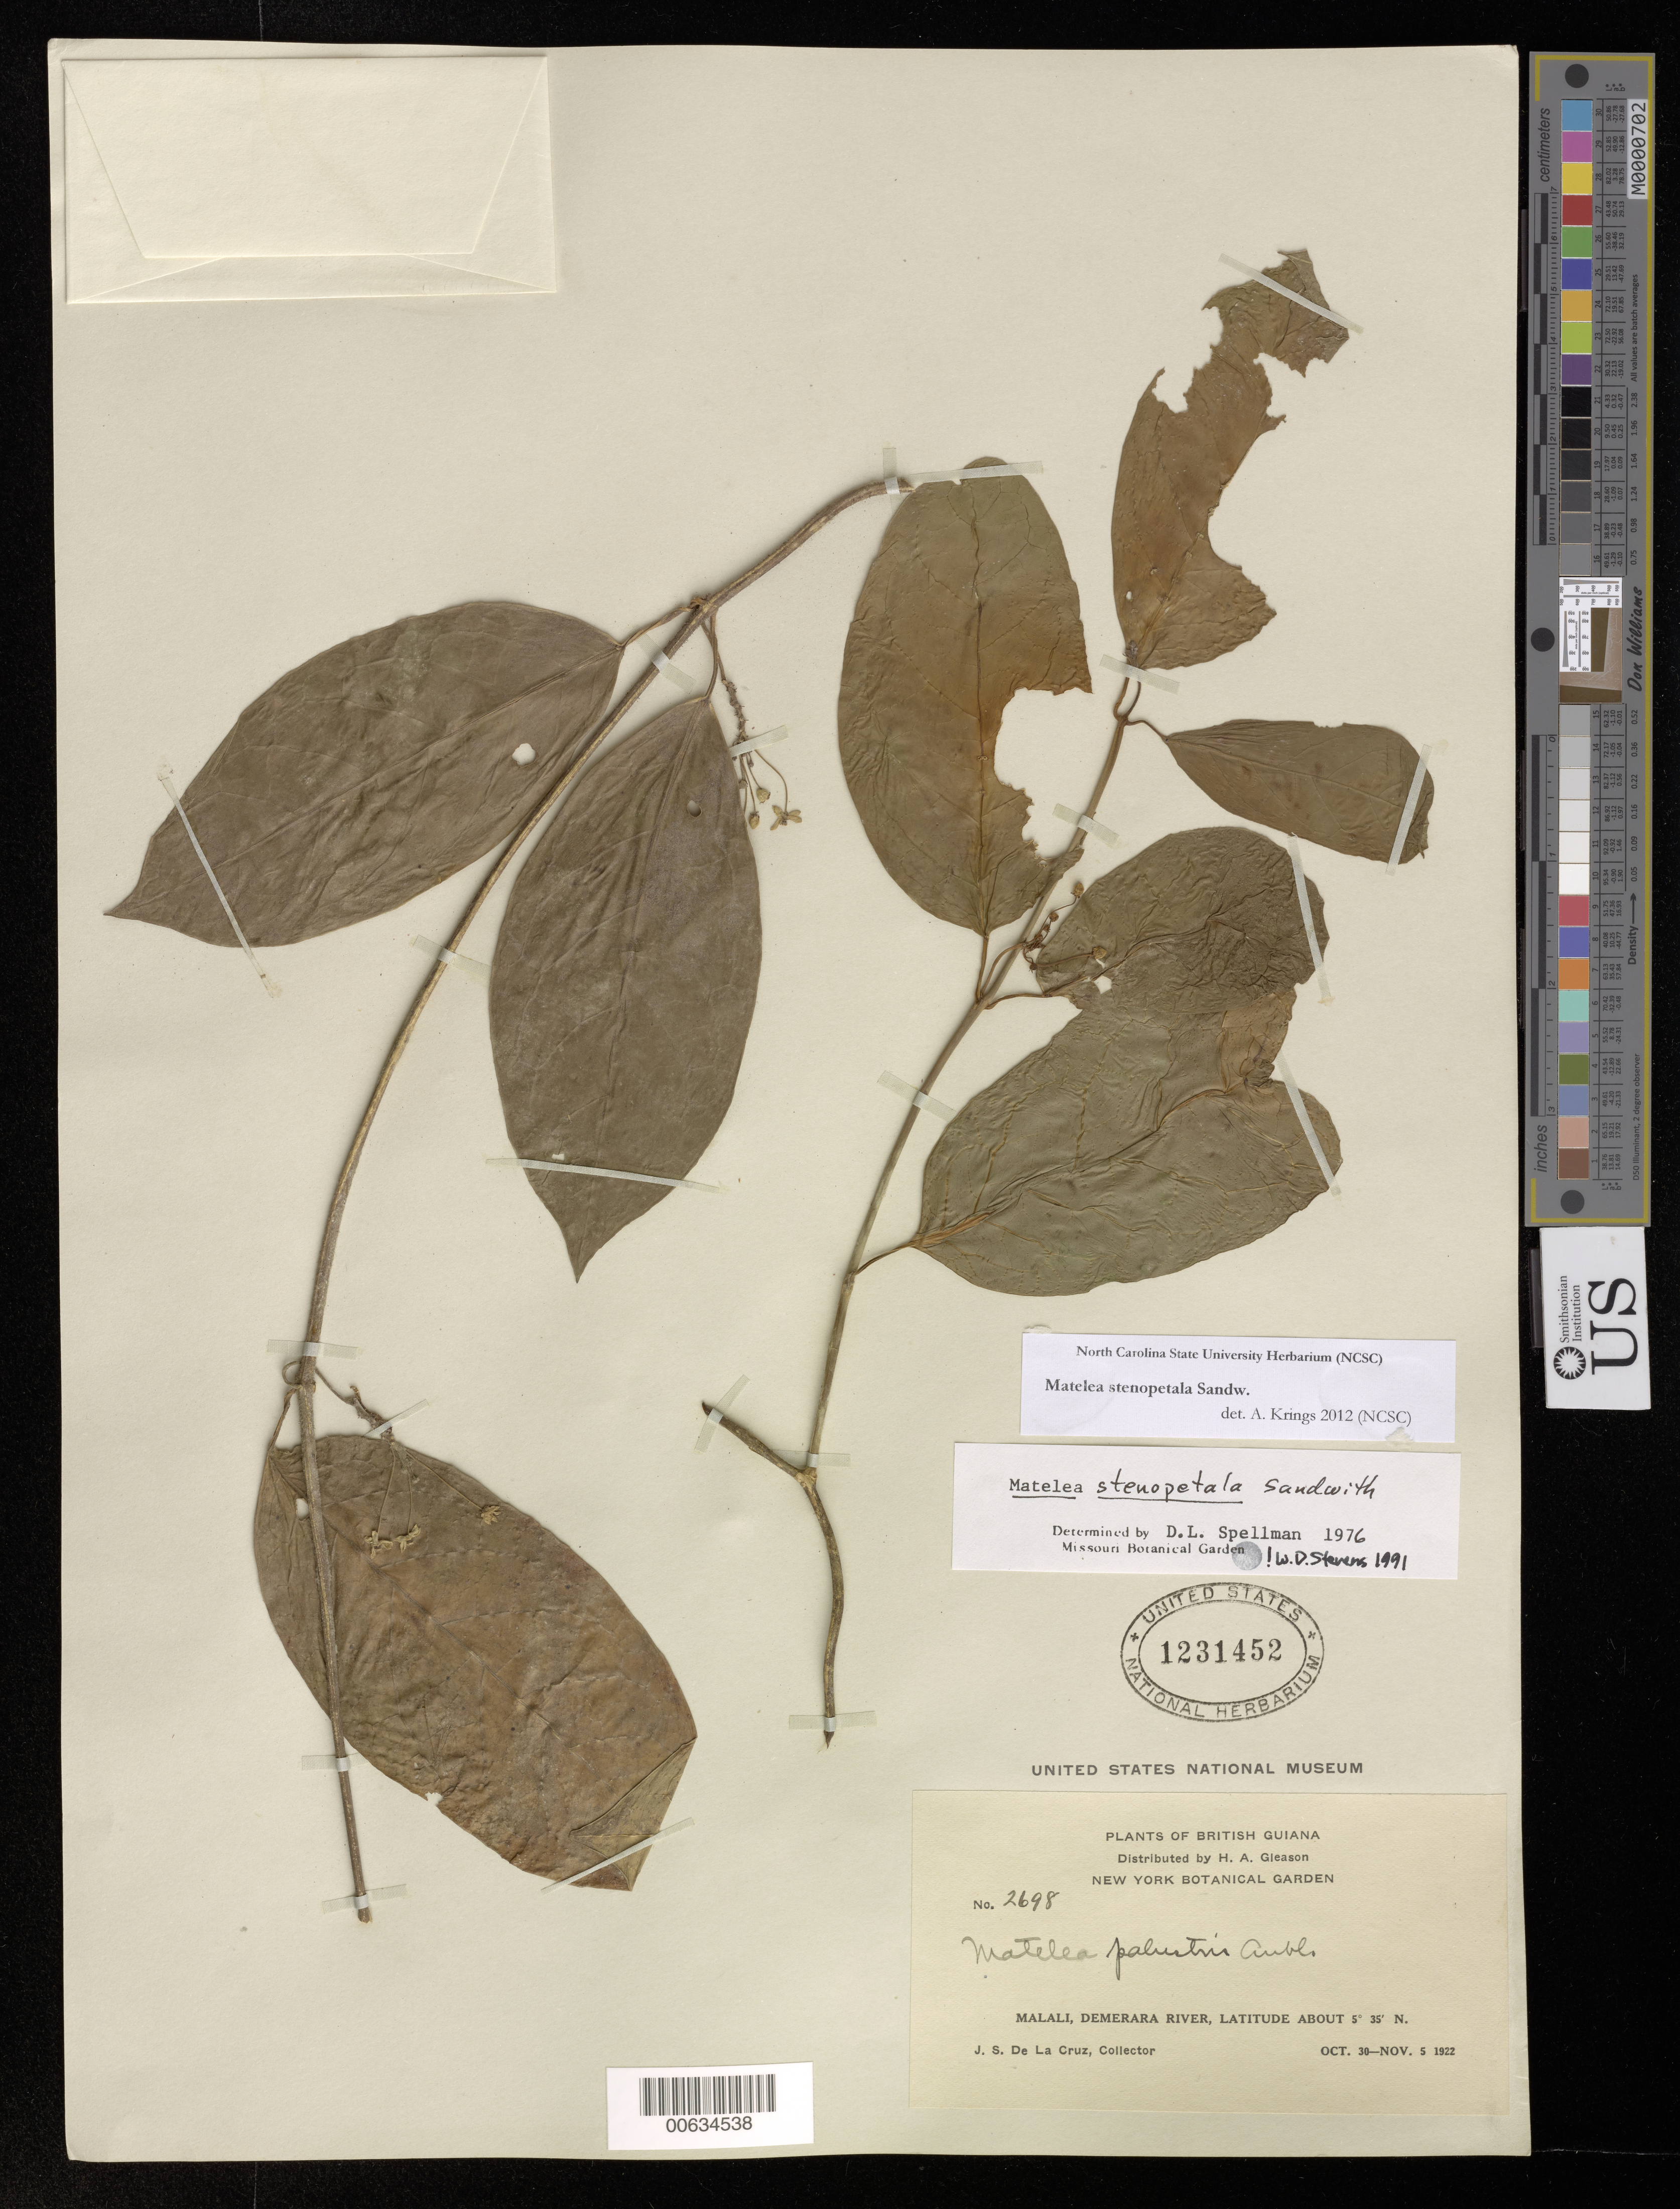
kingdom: Plantae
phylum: Tracheophyta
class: Magnoliopsida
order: Gentianales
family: Apocynaceae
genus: Matelea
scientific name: Matelea stenopetala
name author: Sandwith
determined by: Stevens, W. Douglas, Missouri Botanical Garden (MO)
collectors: J. S. de la Cruz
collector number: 2698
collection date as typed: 30-Oct-22 to 5-Nov-22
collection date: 1922-10-30/1922-11-05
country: Guyana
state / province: U. Demerara-Berbice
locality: Malali, Demerara R.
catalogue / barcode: US 1231452